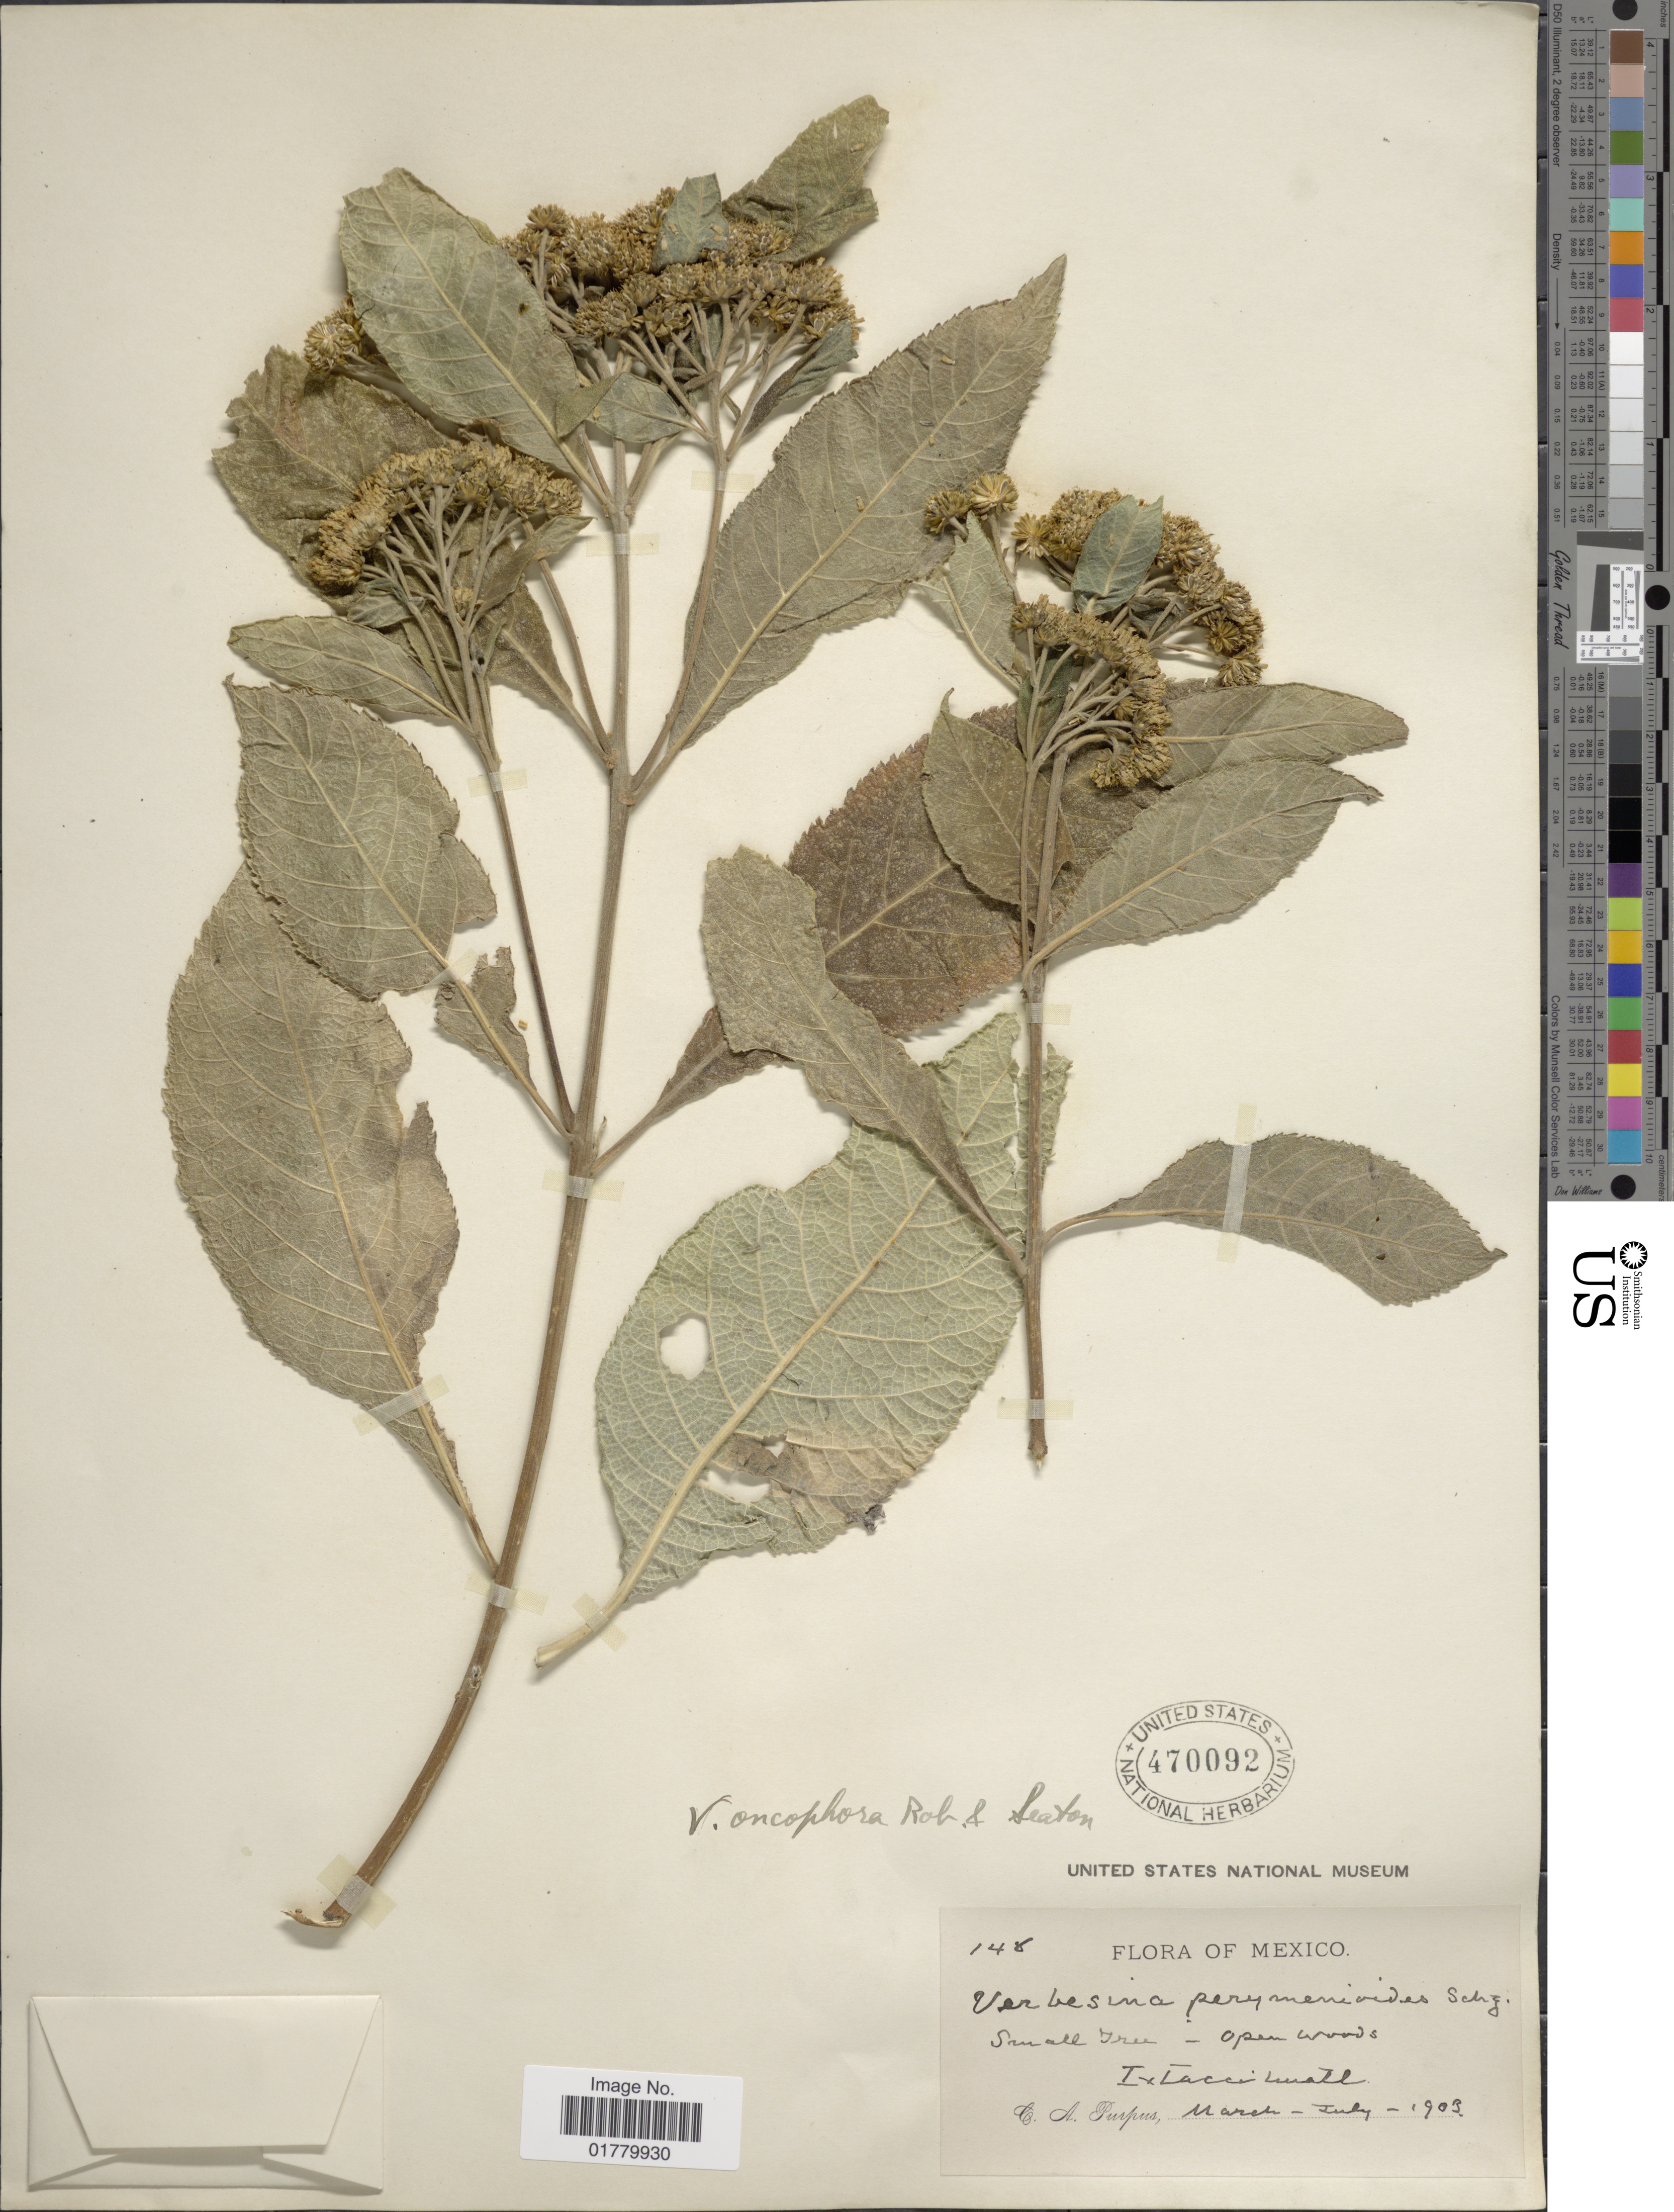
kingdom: Plantae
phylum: Tracheophyta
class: Magnoliopsida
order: Asterales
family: Asteraceae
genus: Verbesina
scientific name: Verbesina oncophora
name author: B.L. Rob. & Seaton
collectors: C. A. Purpus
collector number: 148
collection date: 1903-03/1903-07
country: Mexico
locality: Iztaccihuatl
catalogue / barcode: US 470092